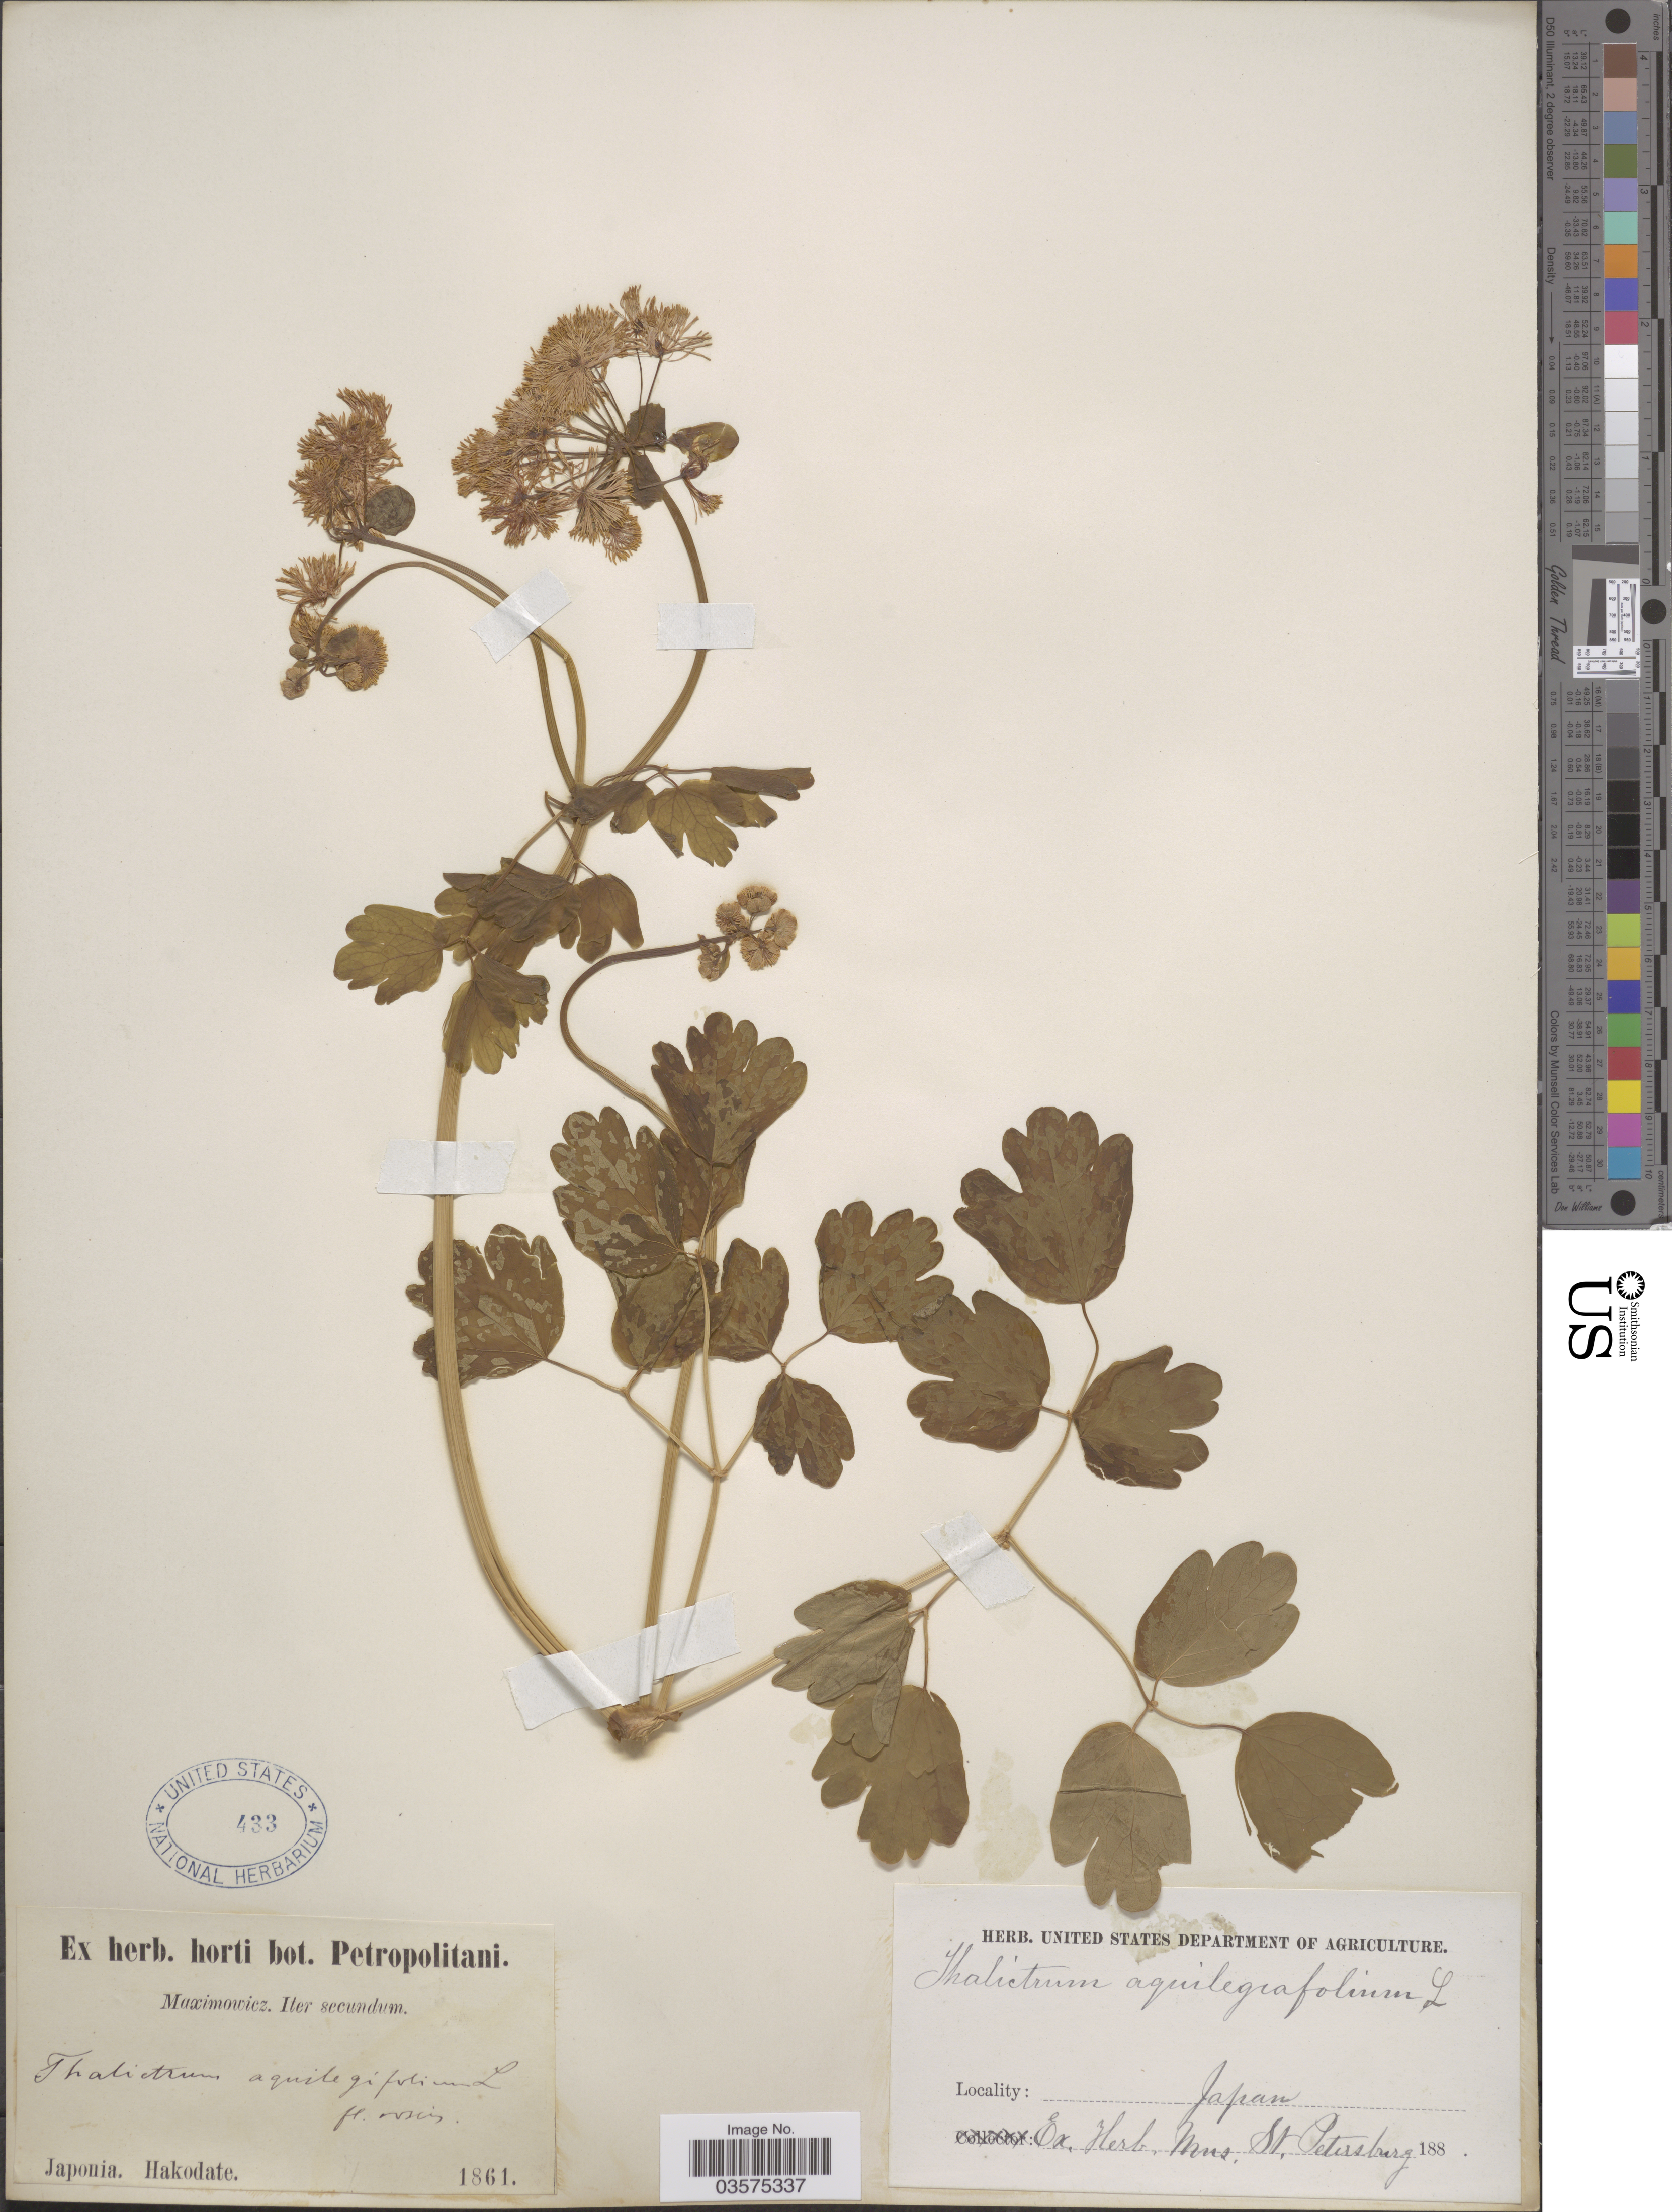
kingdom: Plantae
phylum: Tracheophyta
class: Magnoliopsida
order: Ranunculales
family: Ranunculaceae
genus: Thalictrum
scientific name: Thalictrum aquilegifolium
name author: L.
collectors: Maximowicz, --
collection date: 1861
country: Japan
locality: Japonia. Hakodate.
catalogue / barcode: US 433